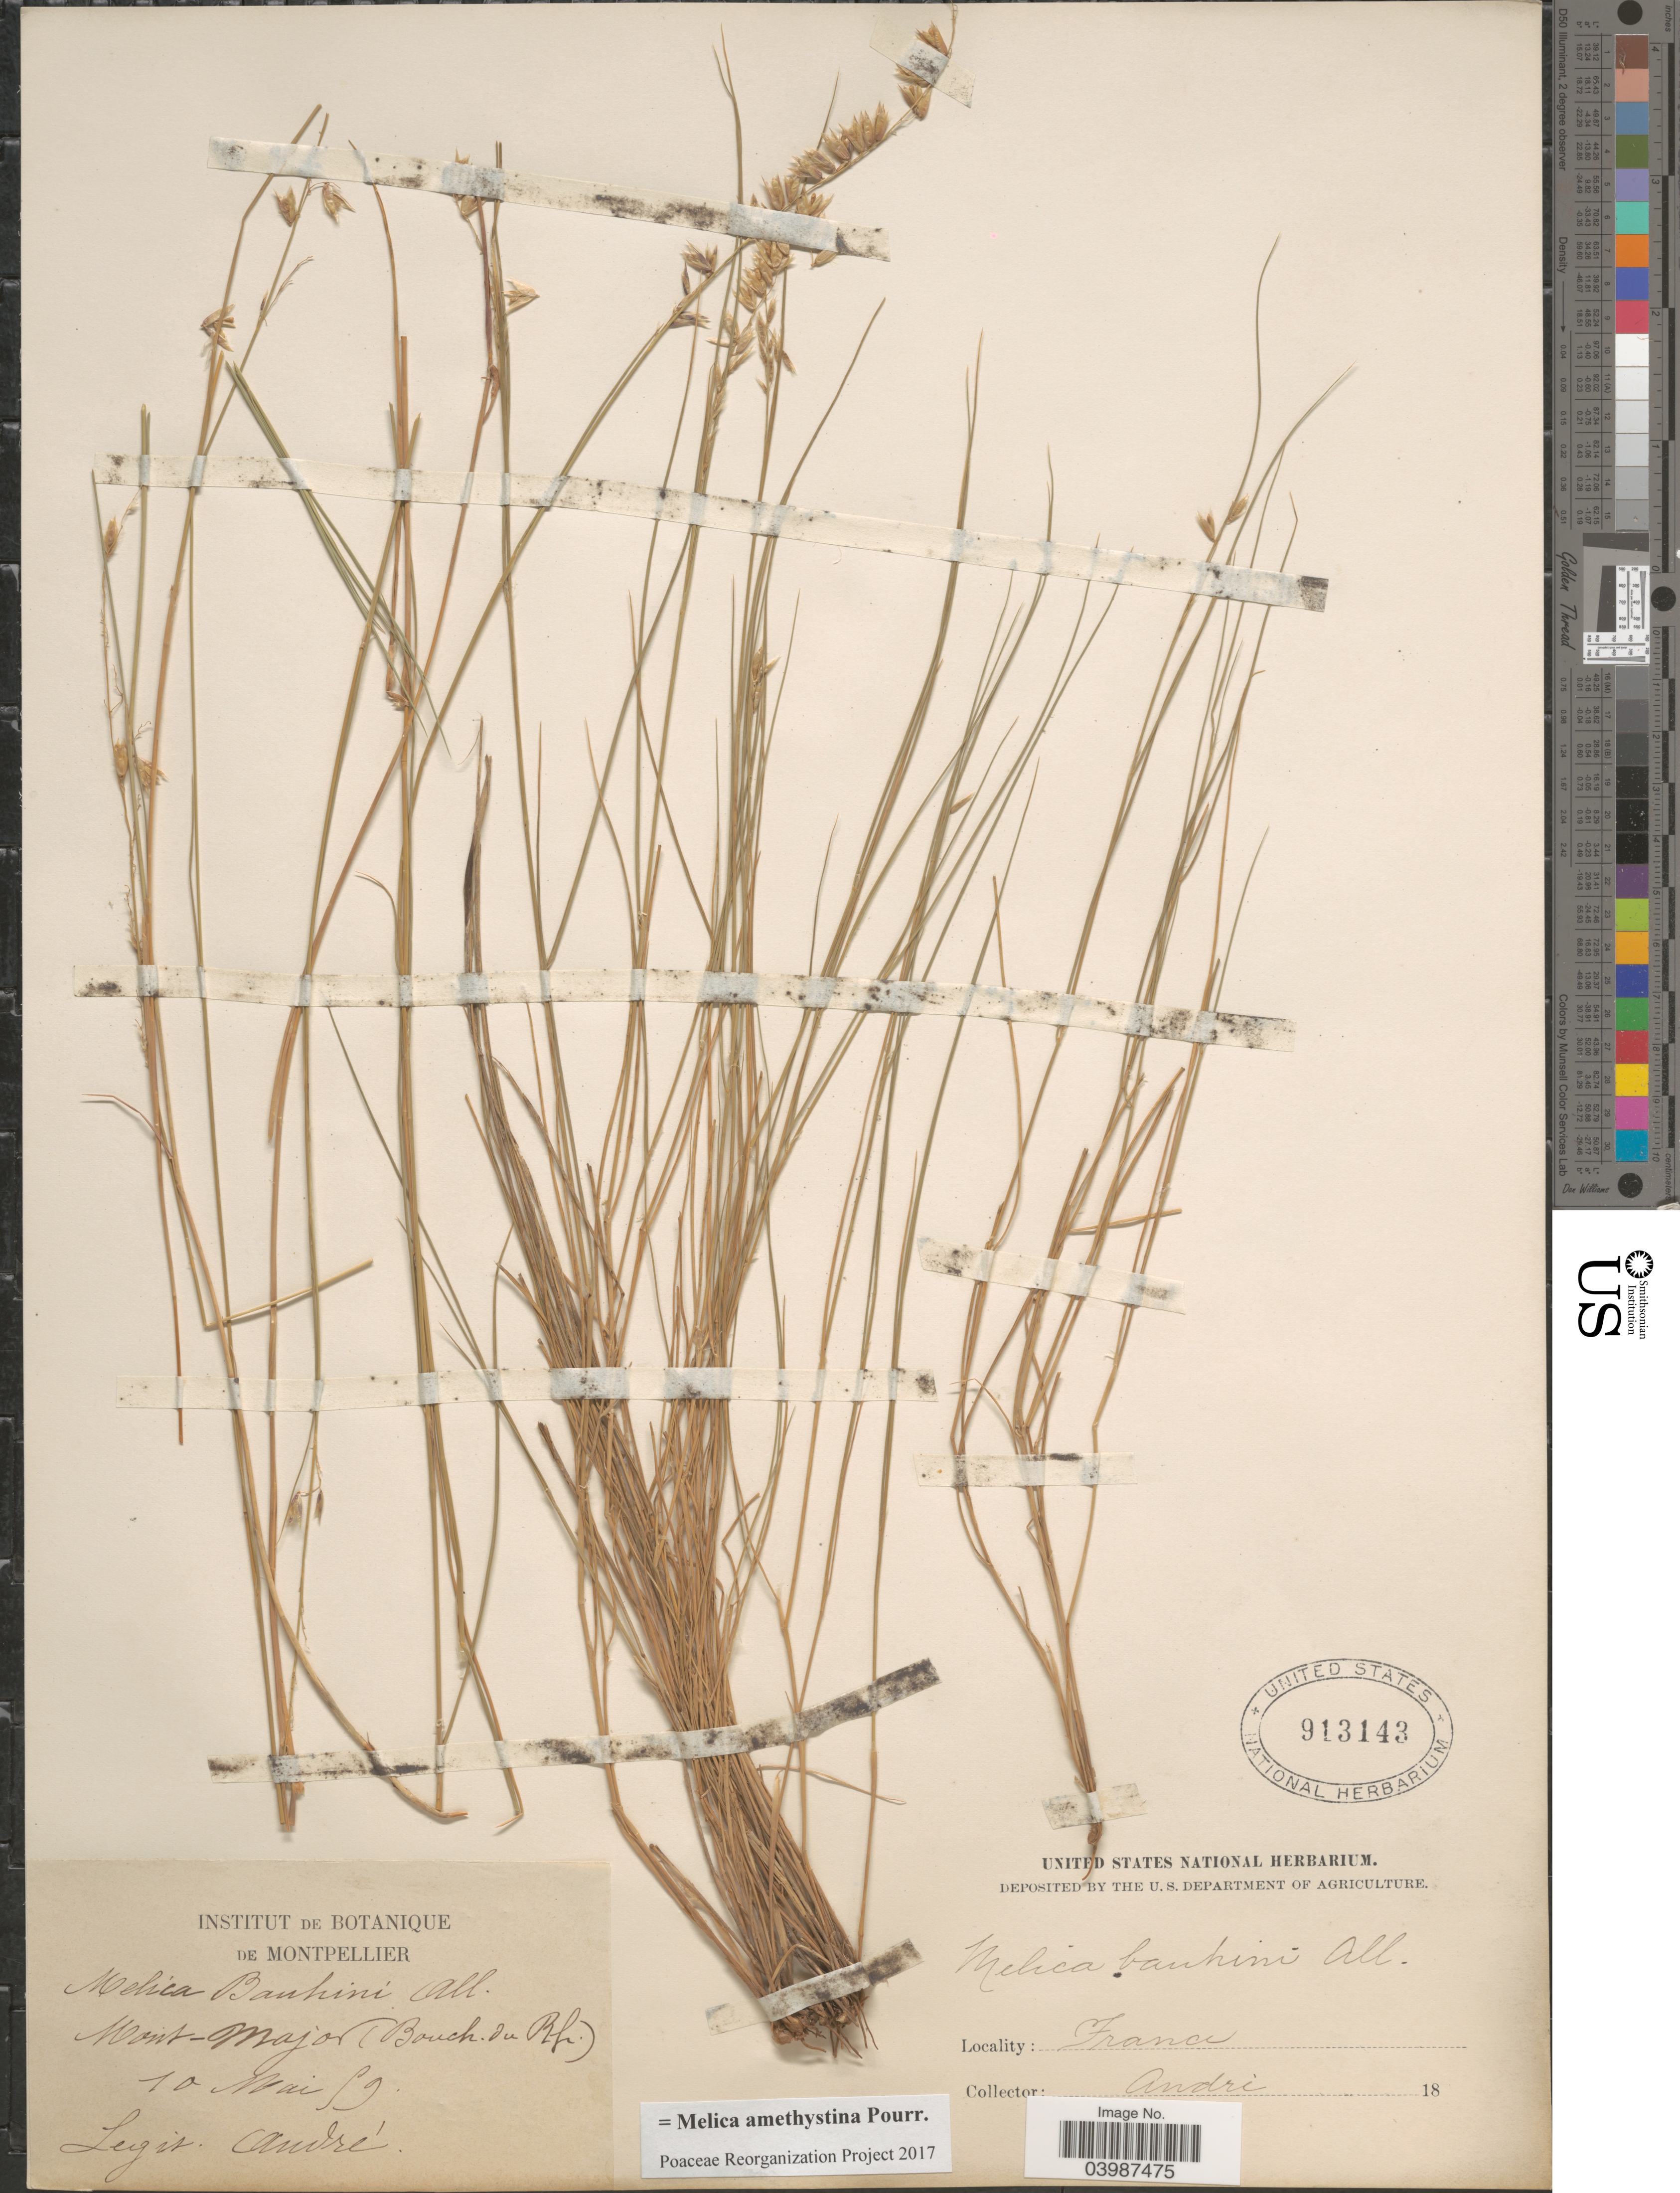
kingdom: Plantae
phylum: Tracheophyta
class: Liliopsida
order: Poales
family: Poaceae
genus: Melica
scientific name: Melica amethystina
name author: Pourr.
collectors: André, --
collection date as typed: Transcribed d/m/y: 10/5/59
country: France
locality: Mont-Major (Bouch. du Rh).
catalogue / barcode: US 913143